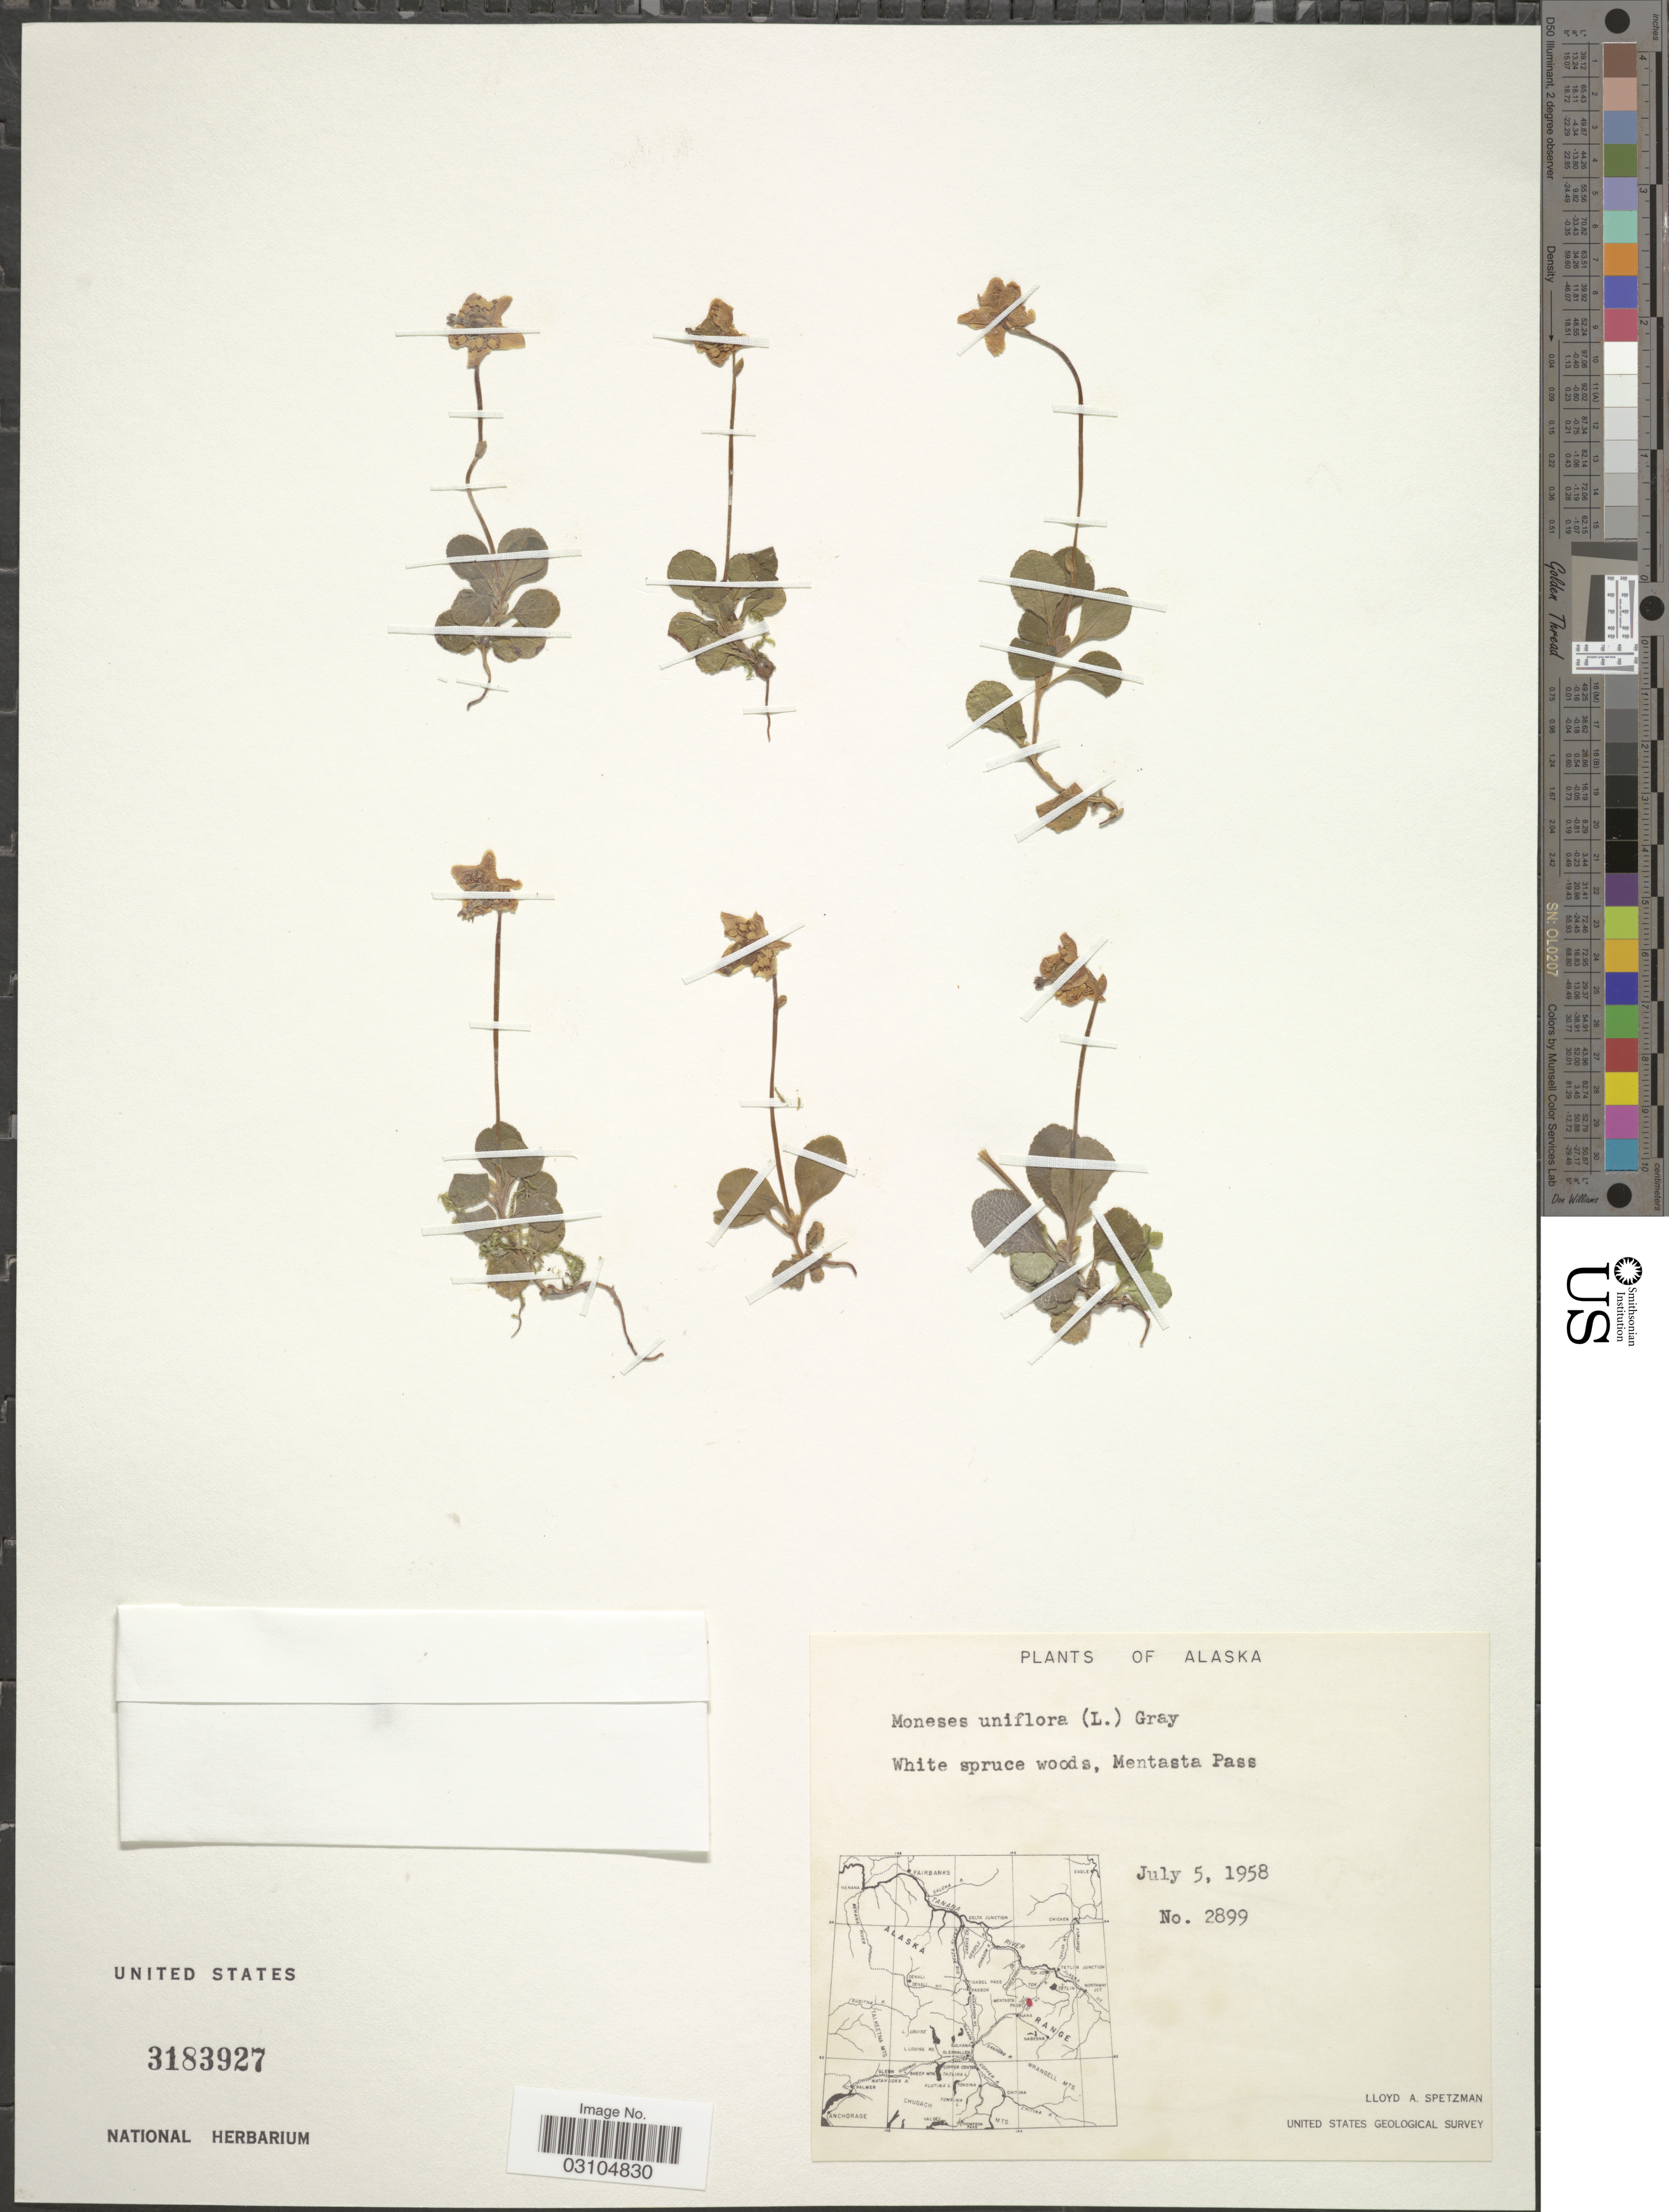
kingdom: Plantae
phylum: Tracheophyta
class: Magnoliopsida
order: Ericales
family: Ericaceae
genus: Moneses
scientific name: Moneses uniflora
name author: (L.) A. Gray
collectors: L. Spetzman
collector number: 2899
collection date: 1958-07-05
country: United States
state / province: Alaska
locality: White spruce woods, Mentasta Pass.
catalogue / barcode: US 3183927